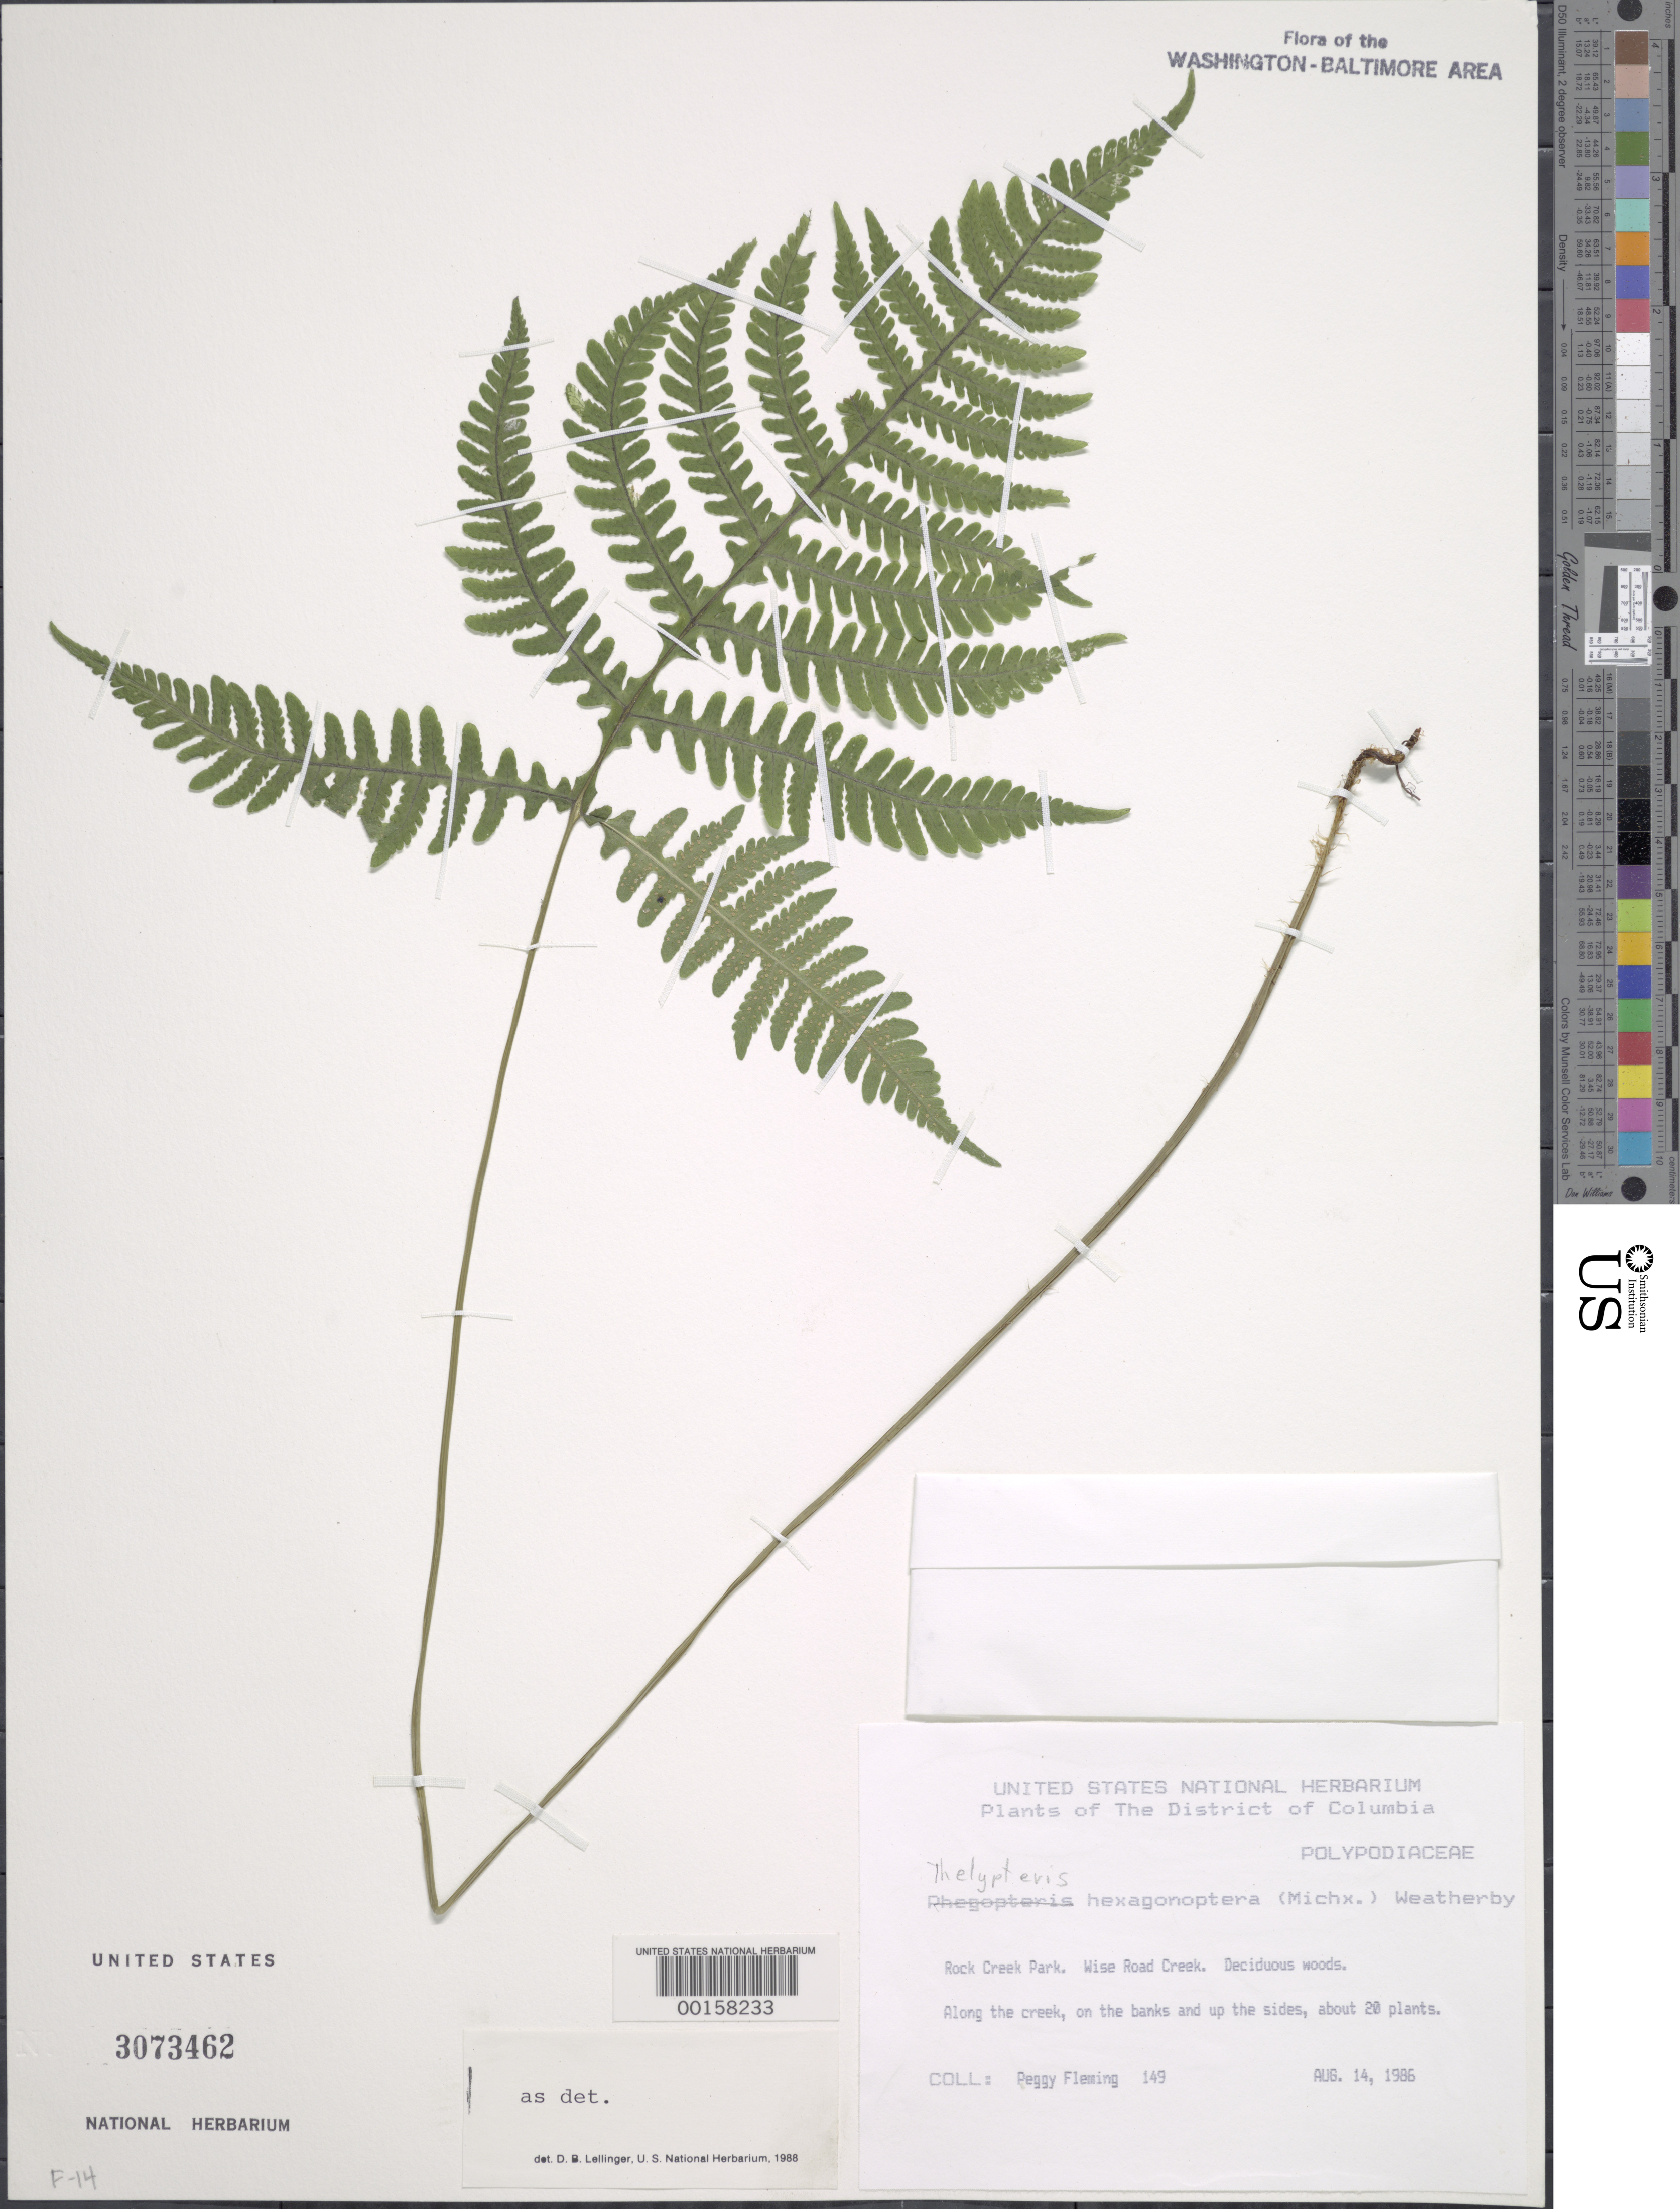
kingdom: Plantae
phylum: Tracheophyta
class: Polypodiopsida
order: Polypodiales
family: Thelypteridaceae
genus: Phegopteris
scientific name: Phegopteris hexagonoptera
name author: (Michx.) Fée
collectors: P. Fleming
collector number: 149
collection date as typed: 14 Aug 1986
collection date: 1986-08-14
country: United States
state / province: District of Columbia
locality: Rock Creek Park. Wise Road Creek. Rock Creek Park and vicinity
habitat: Deciduous woods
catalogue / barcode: US 3073462